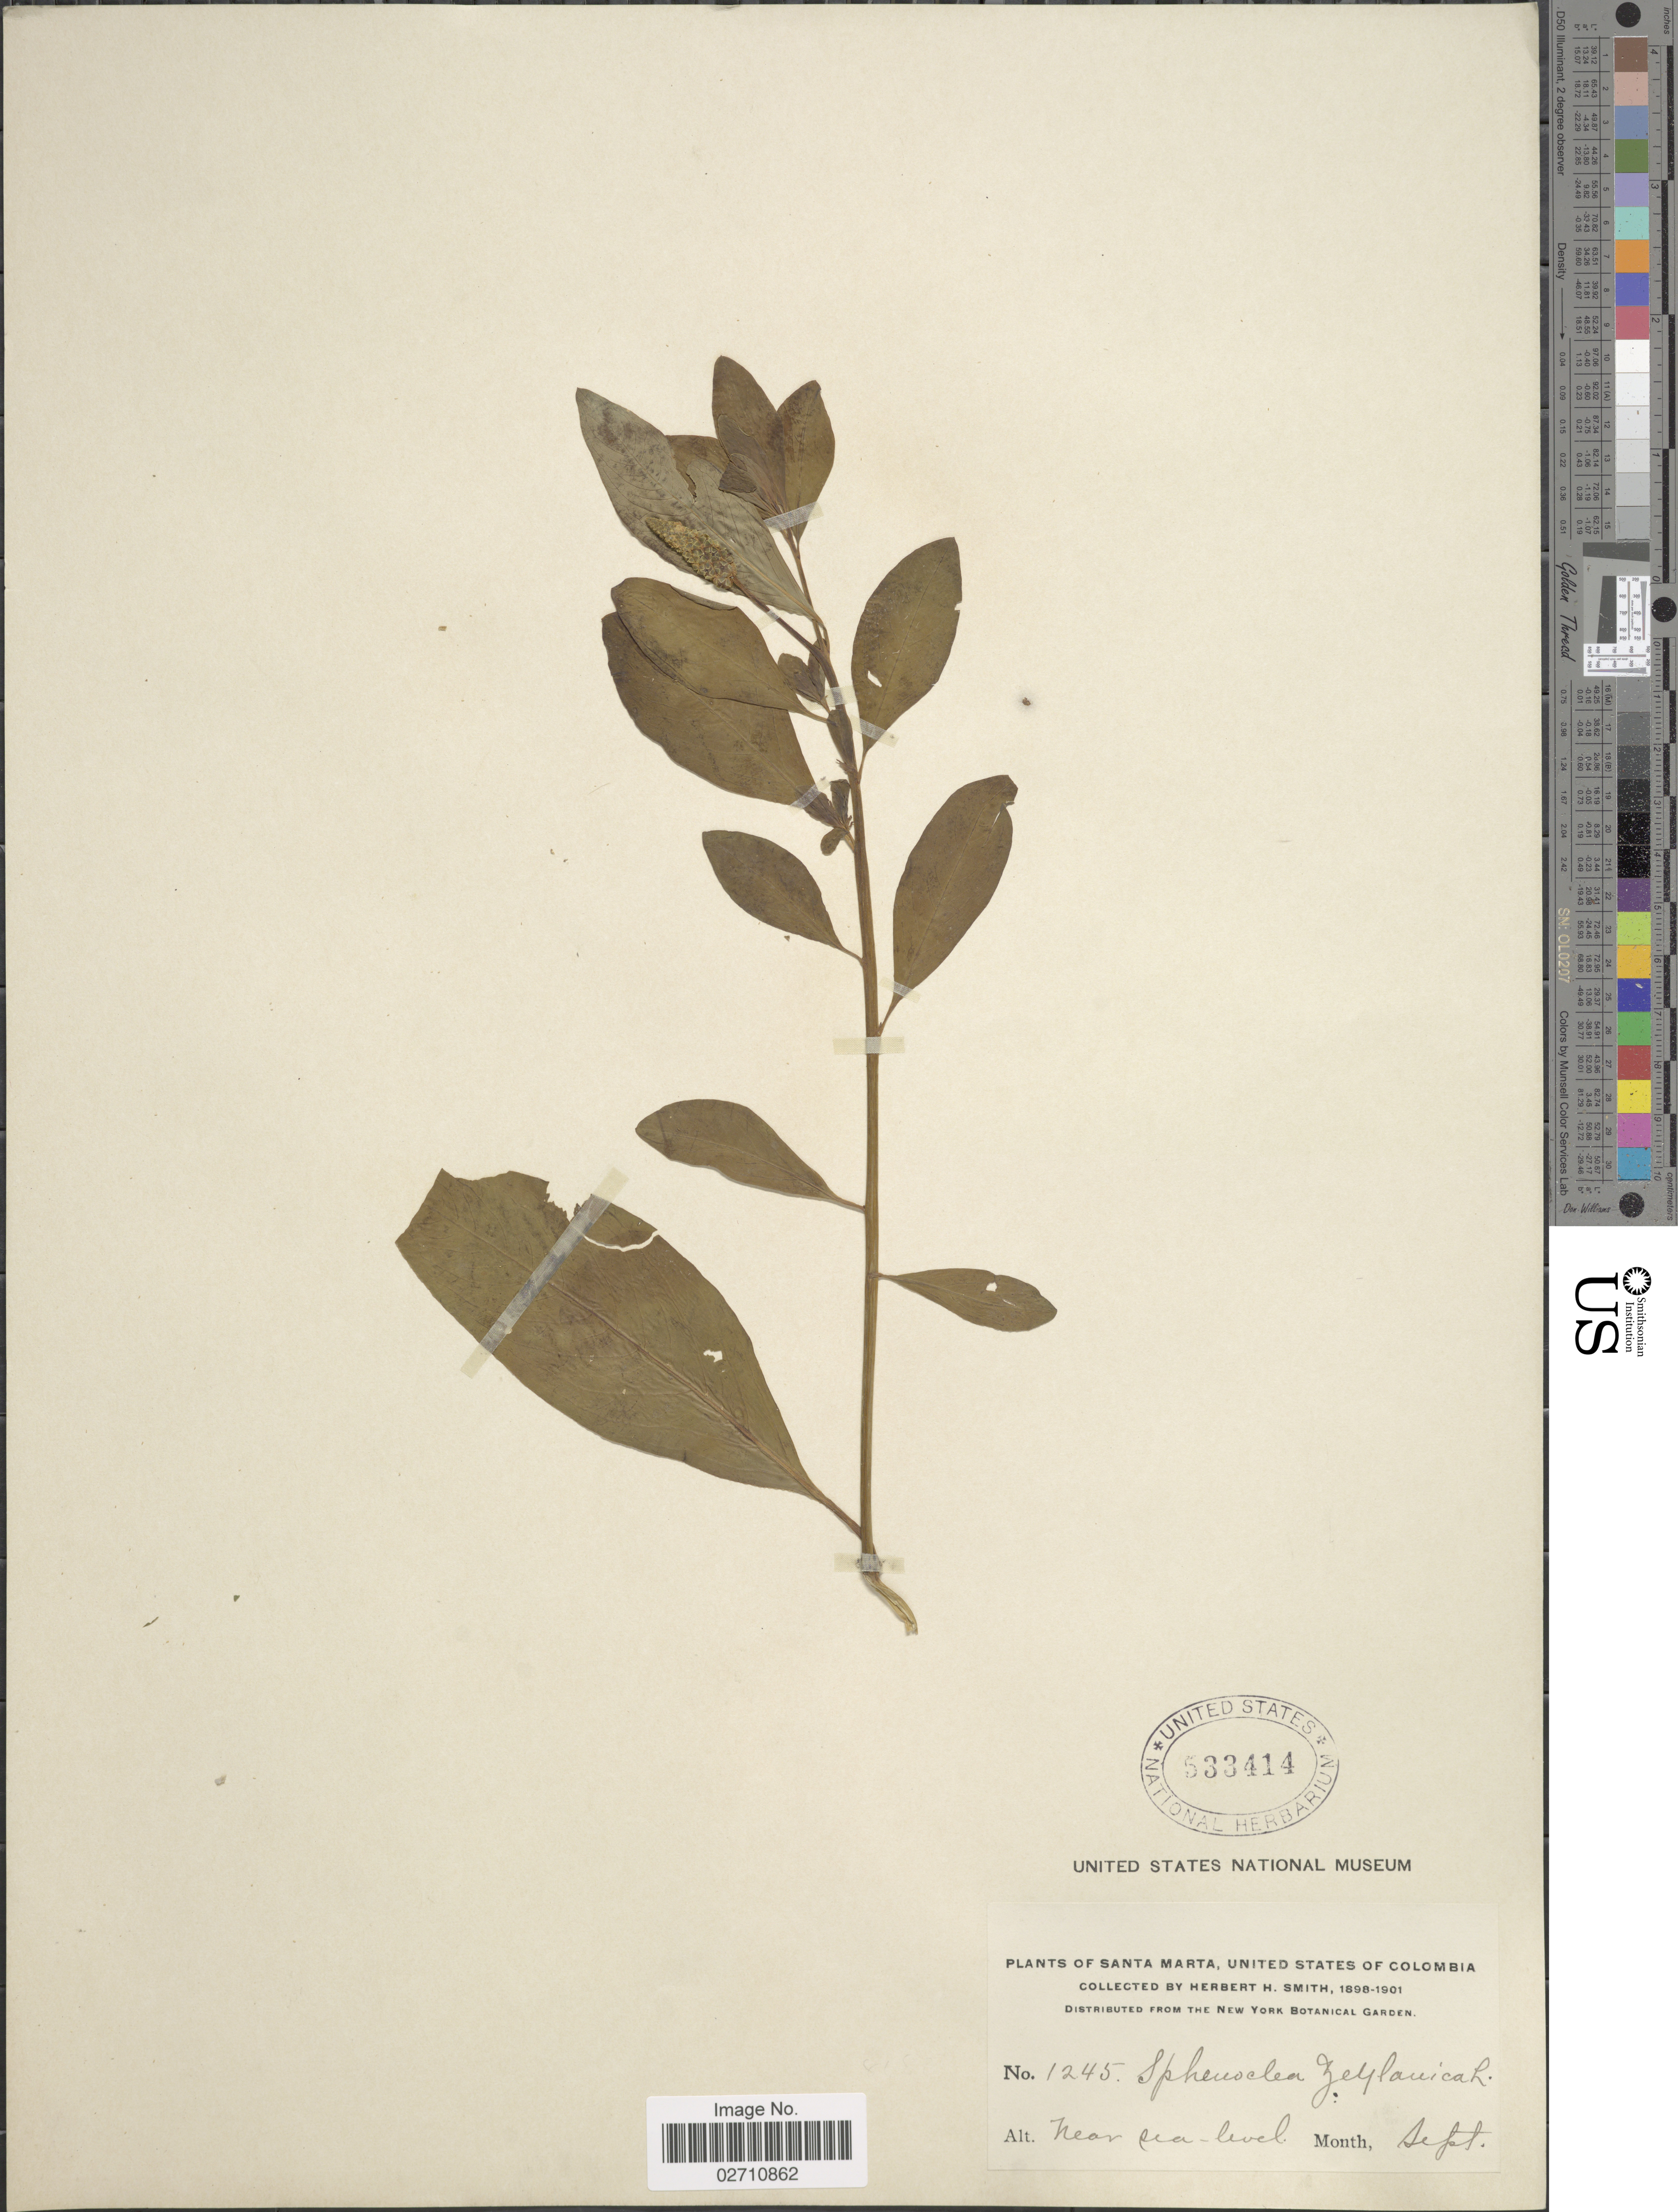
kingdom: Plantae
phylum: Tracheophyta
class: Magnoliopsida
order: Solanales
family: Sphenocleaceae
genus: Sphenoclea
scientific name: Sphenoclea zeylanica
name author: Gaertn.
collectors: Herbert H. Smith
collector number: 1245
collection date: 1898-09/1901-09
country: Colombia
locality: Santa Marta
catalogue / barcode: US 533414